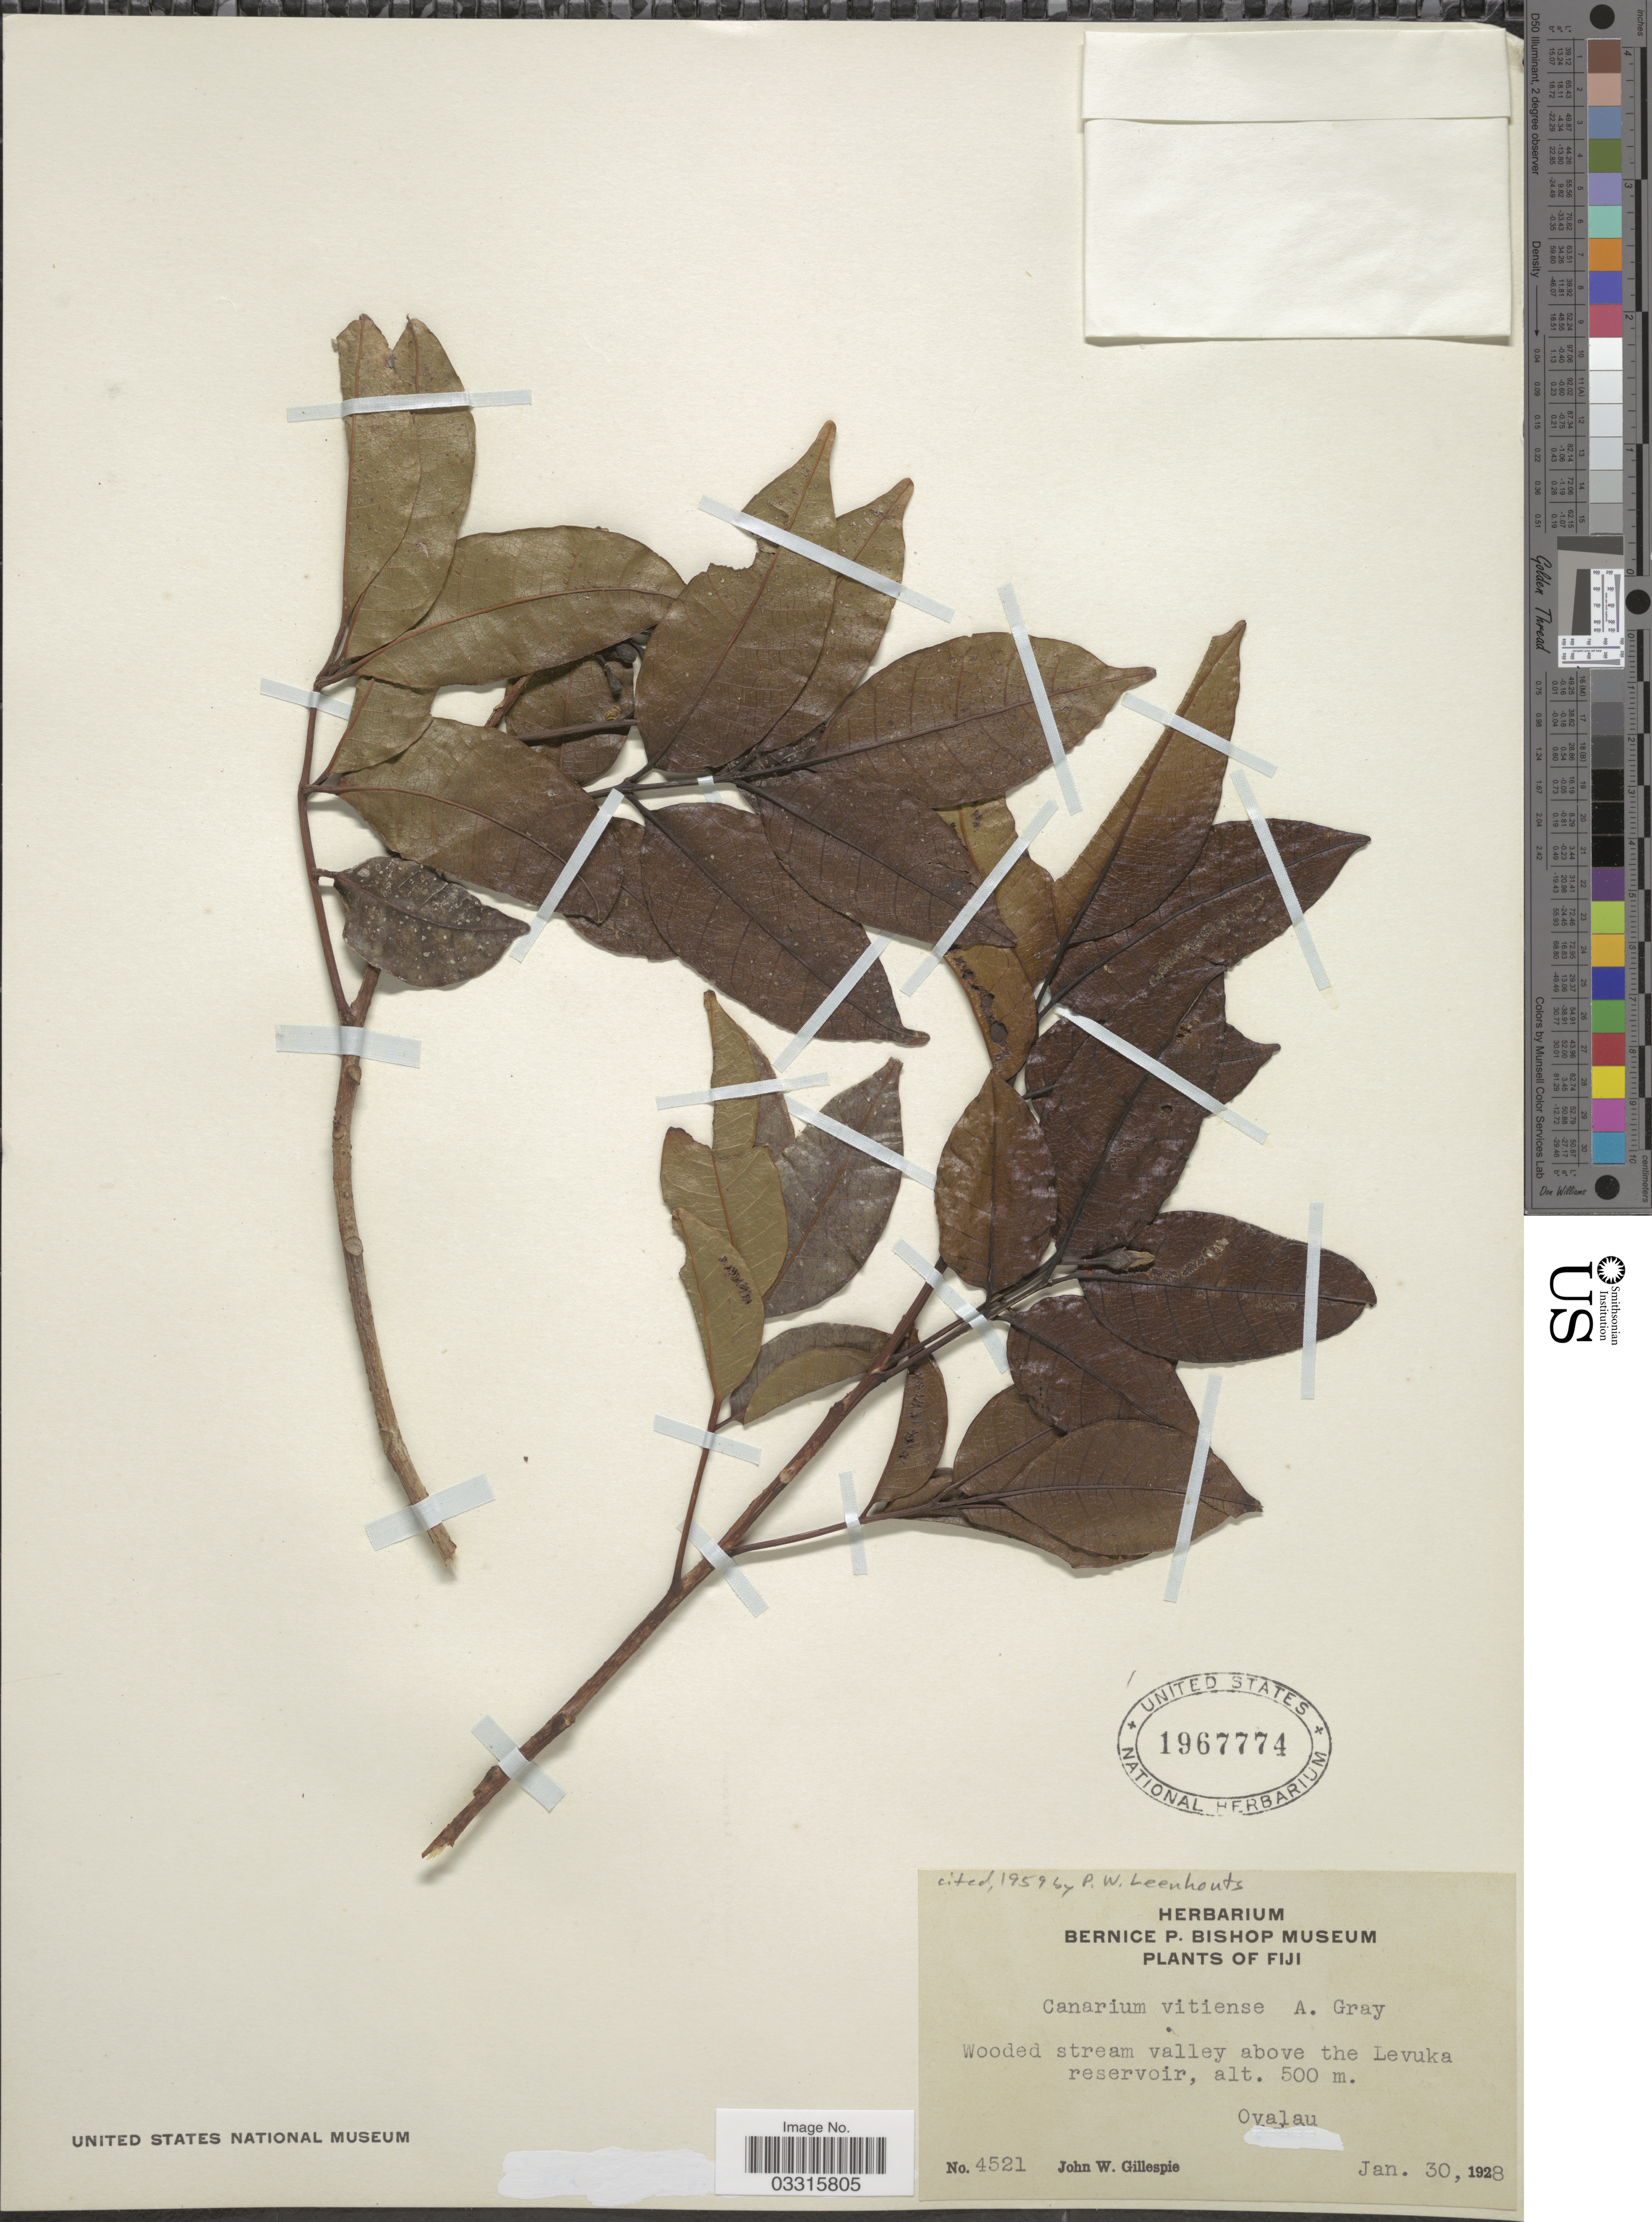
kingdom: Plantae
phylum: Tracheophyta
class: Magnoliopsida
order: Sapindales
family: Burseraceae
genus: Canarium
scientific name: Canarium vitiense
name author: A. Gray in Wilkes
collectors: J. W. Gillespie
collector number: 4521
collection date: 1928-01-30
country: Fiji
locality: Wooded stream valley above the Levuka reservoir. Ovalau.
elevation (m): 500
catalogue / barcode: US 1967774